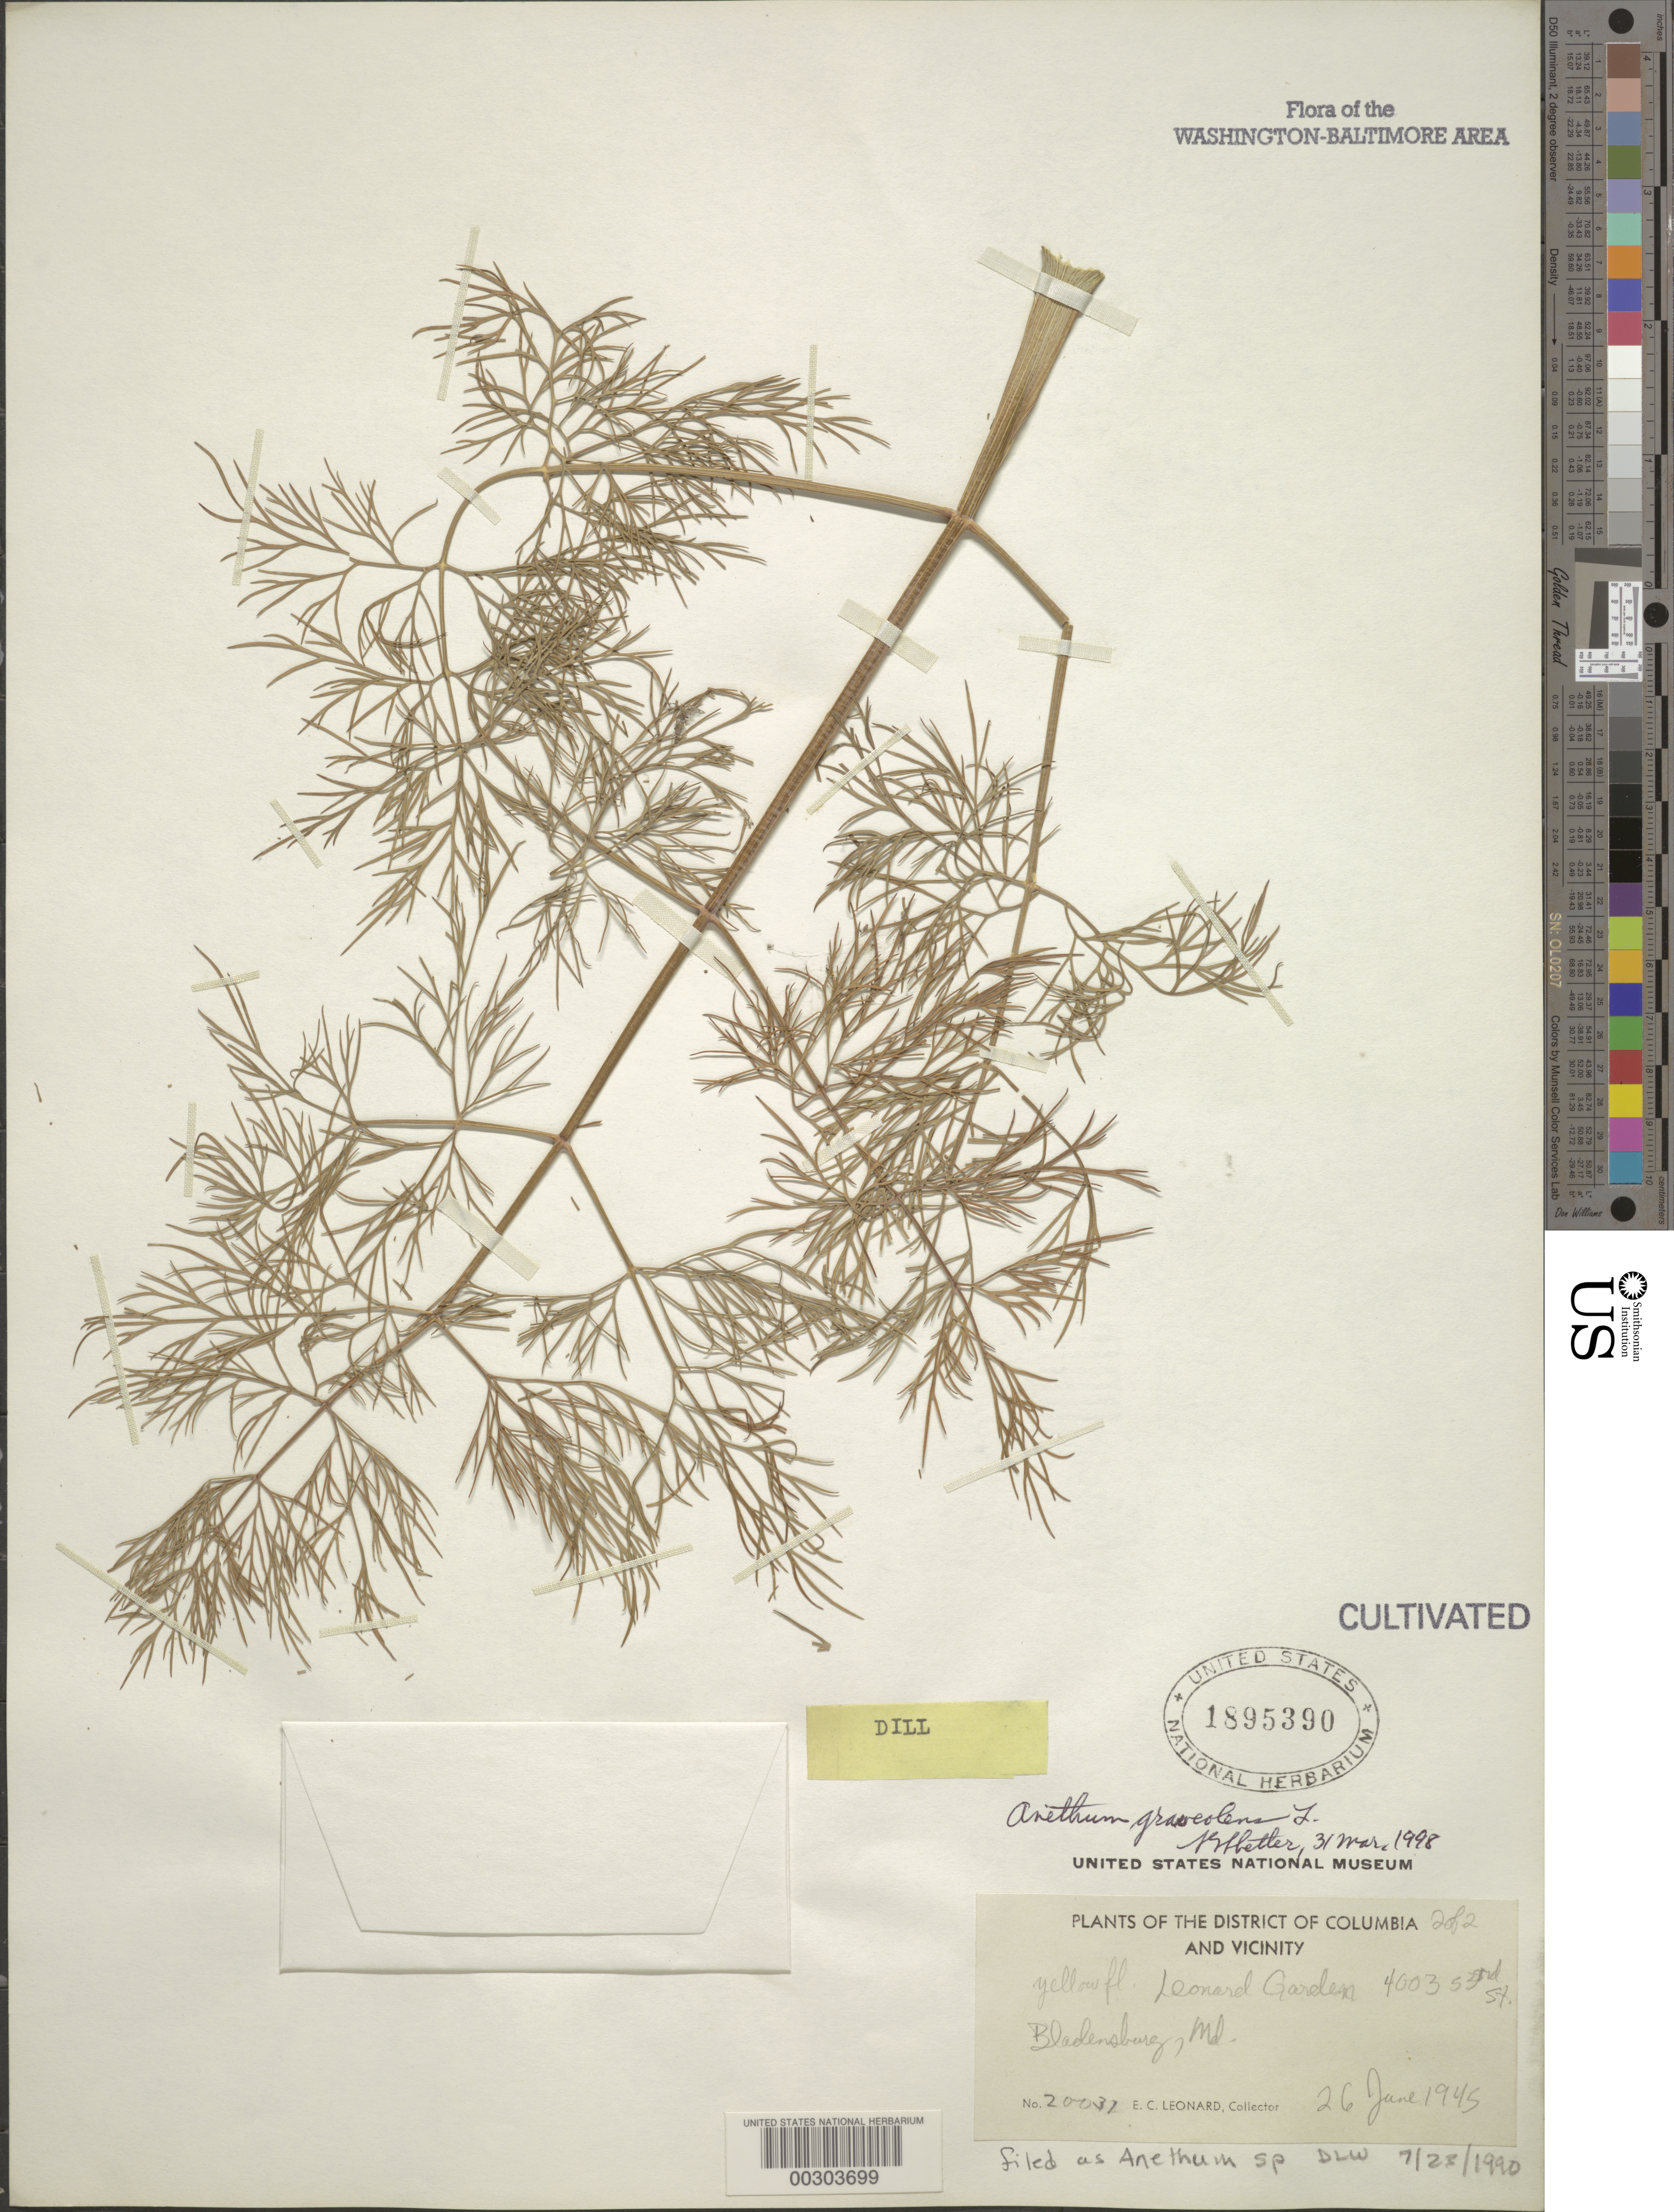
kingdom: Plantae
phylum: Tracheophyta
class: Magnoliopsida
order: Apiales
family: Apiaceae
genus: Anethum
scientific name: Anethum graveolens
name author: L.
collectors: E. C. Leonard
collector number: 20031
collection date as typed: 26 Jun 1945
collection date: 1945-06-26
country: United States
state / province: Maryland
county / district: Prince George's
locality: Bladensburg, 4003 53 St, Leonard's garden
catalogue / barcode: US 1895390